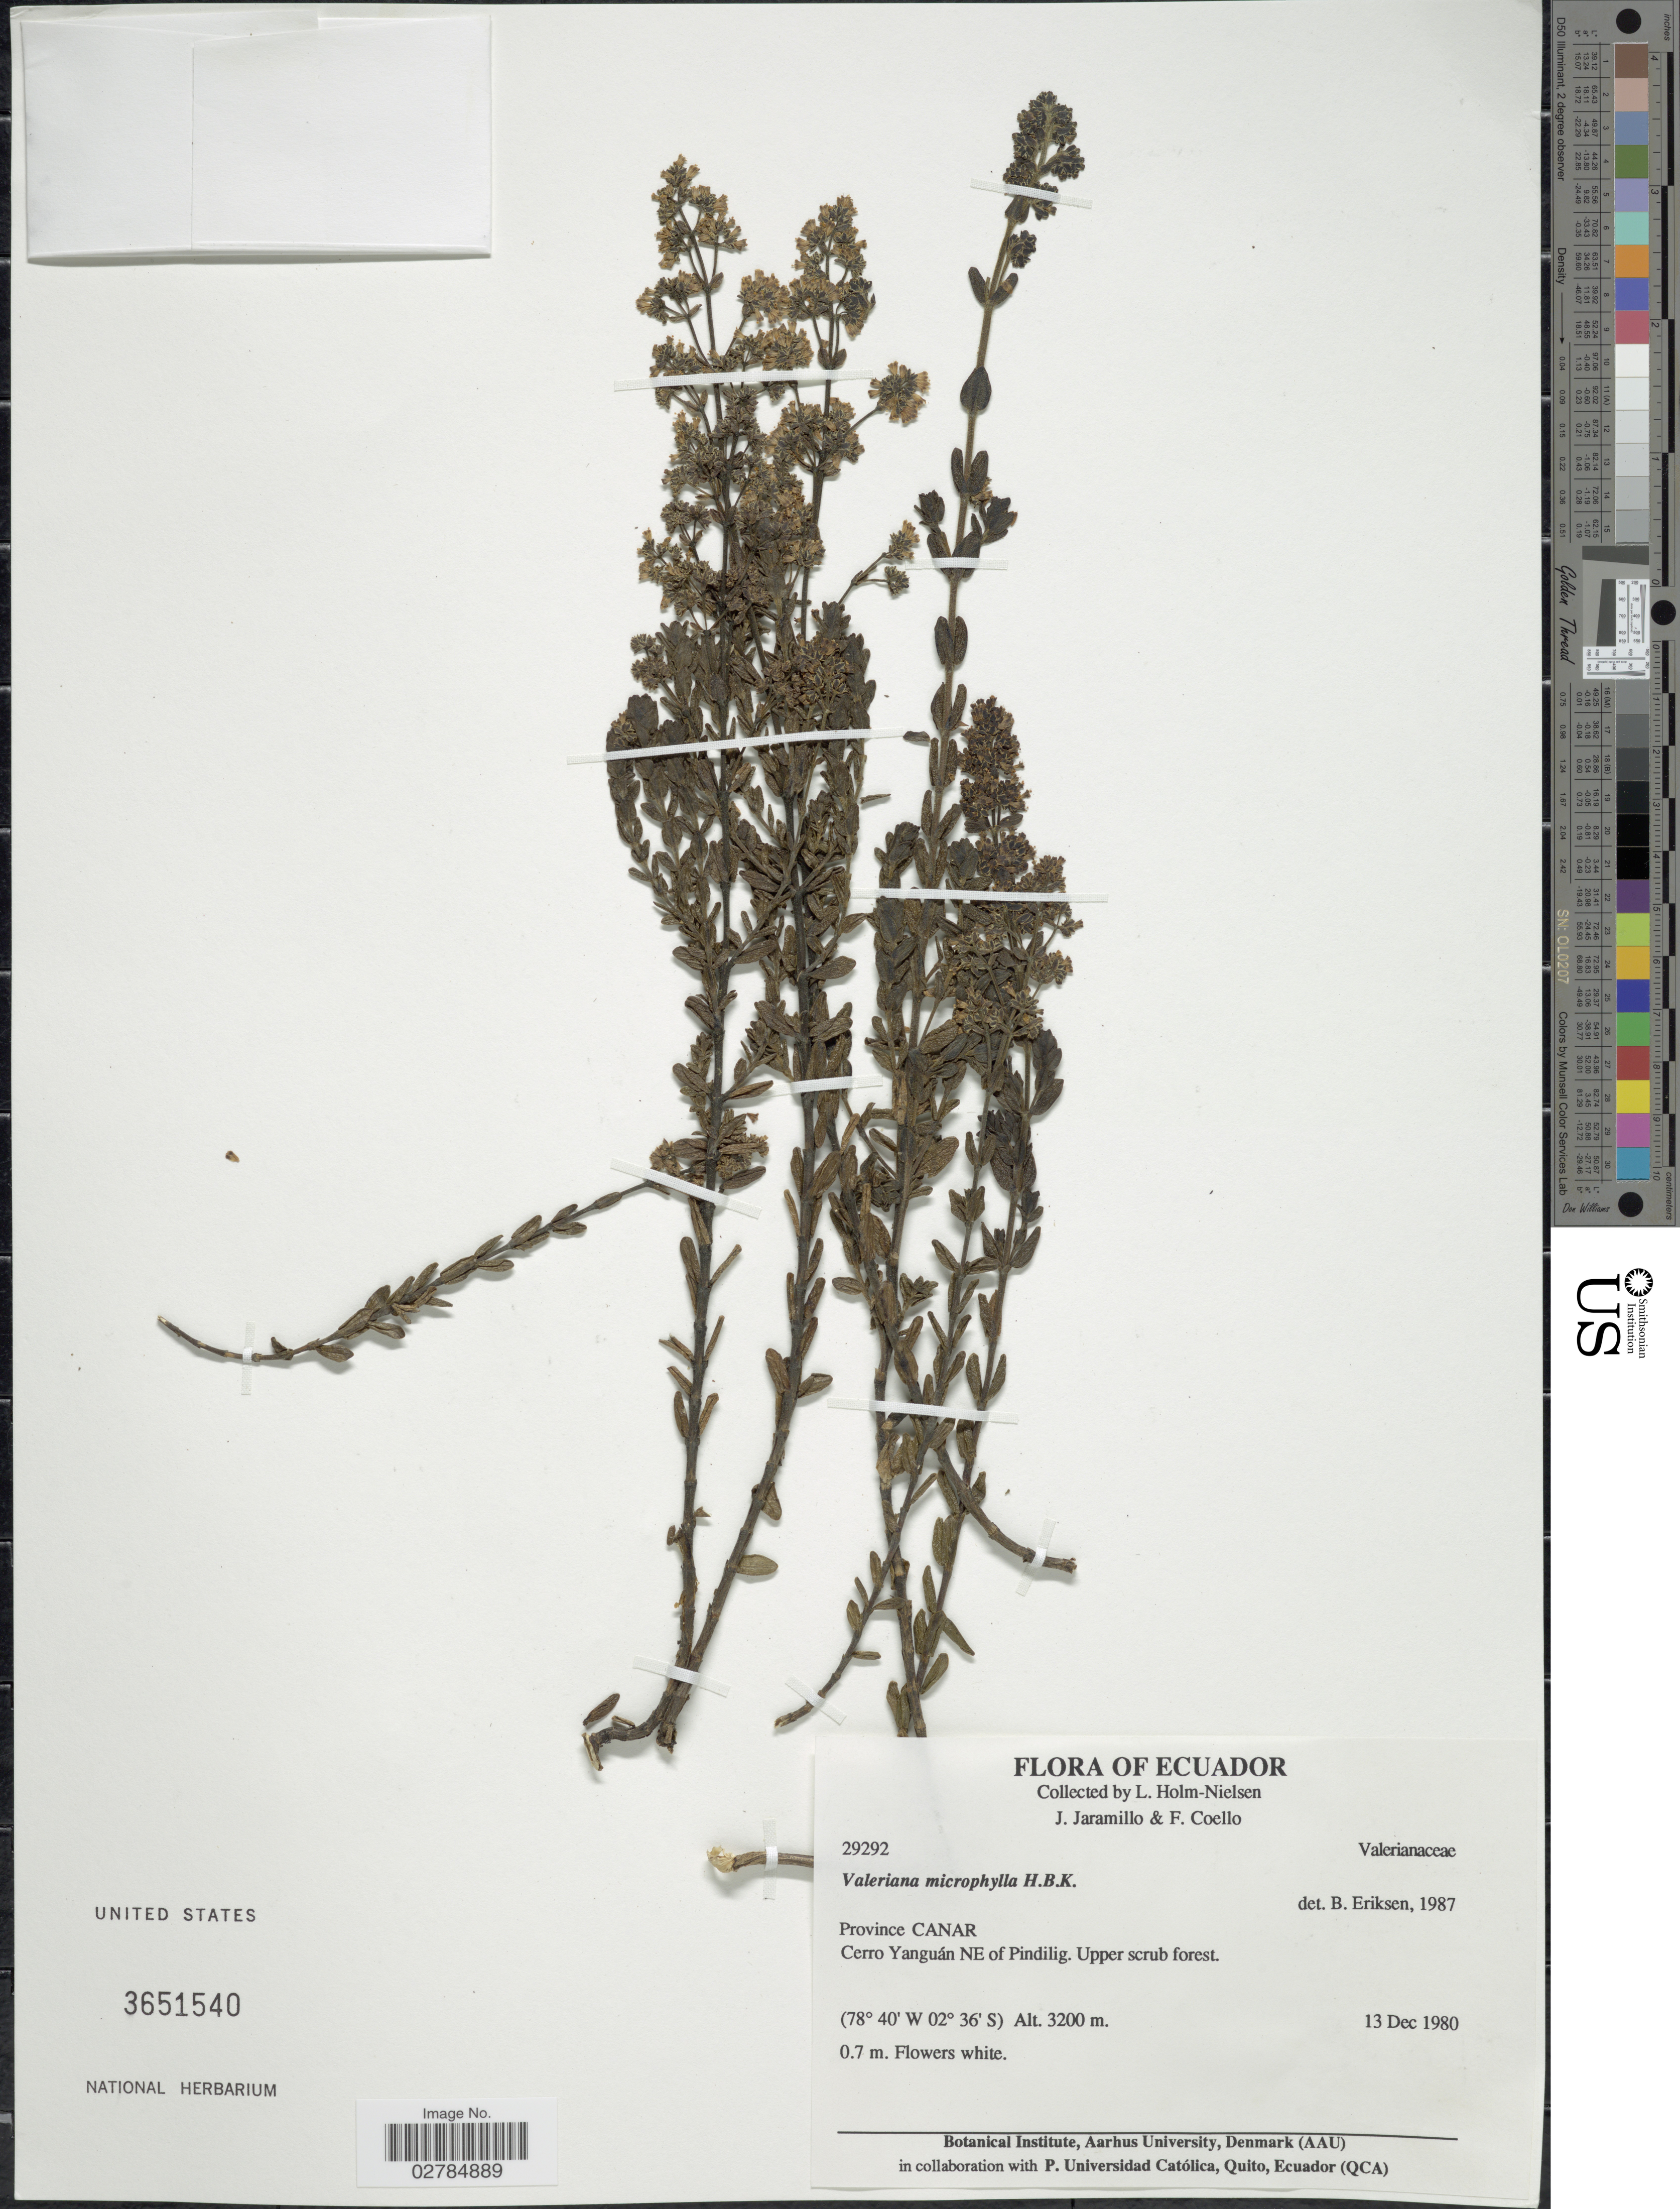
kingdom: Plantae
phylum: Tracheophyta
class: Magnoliopsida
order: Dipsacales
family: Caprifoliaceae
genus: Valeriana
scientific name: Valeriana microphylla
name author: Kunth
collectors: L. Holm-Nielsen, J. Jaramillo & F. Coello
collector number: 29292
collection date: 1980-12-13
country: Ecuador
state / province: Cañar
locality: Cerro Yanguán NE of Pindilig.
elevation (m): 3200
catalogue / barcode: US 3651540